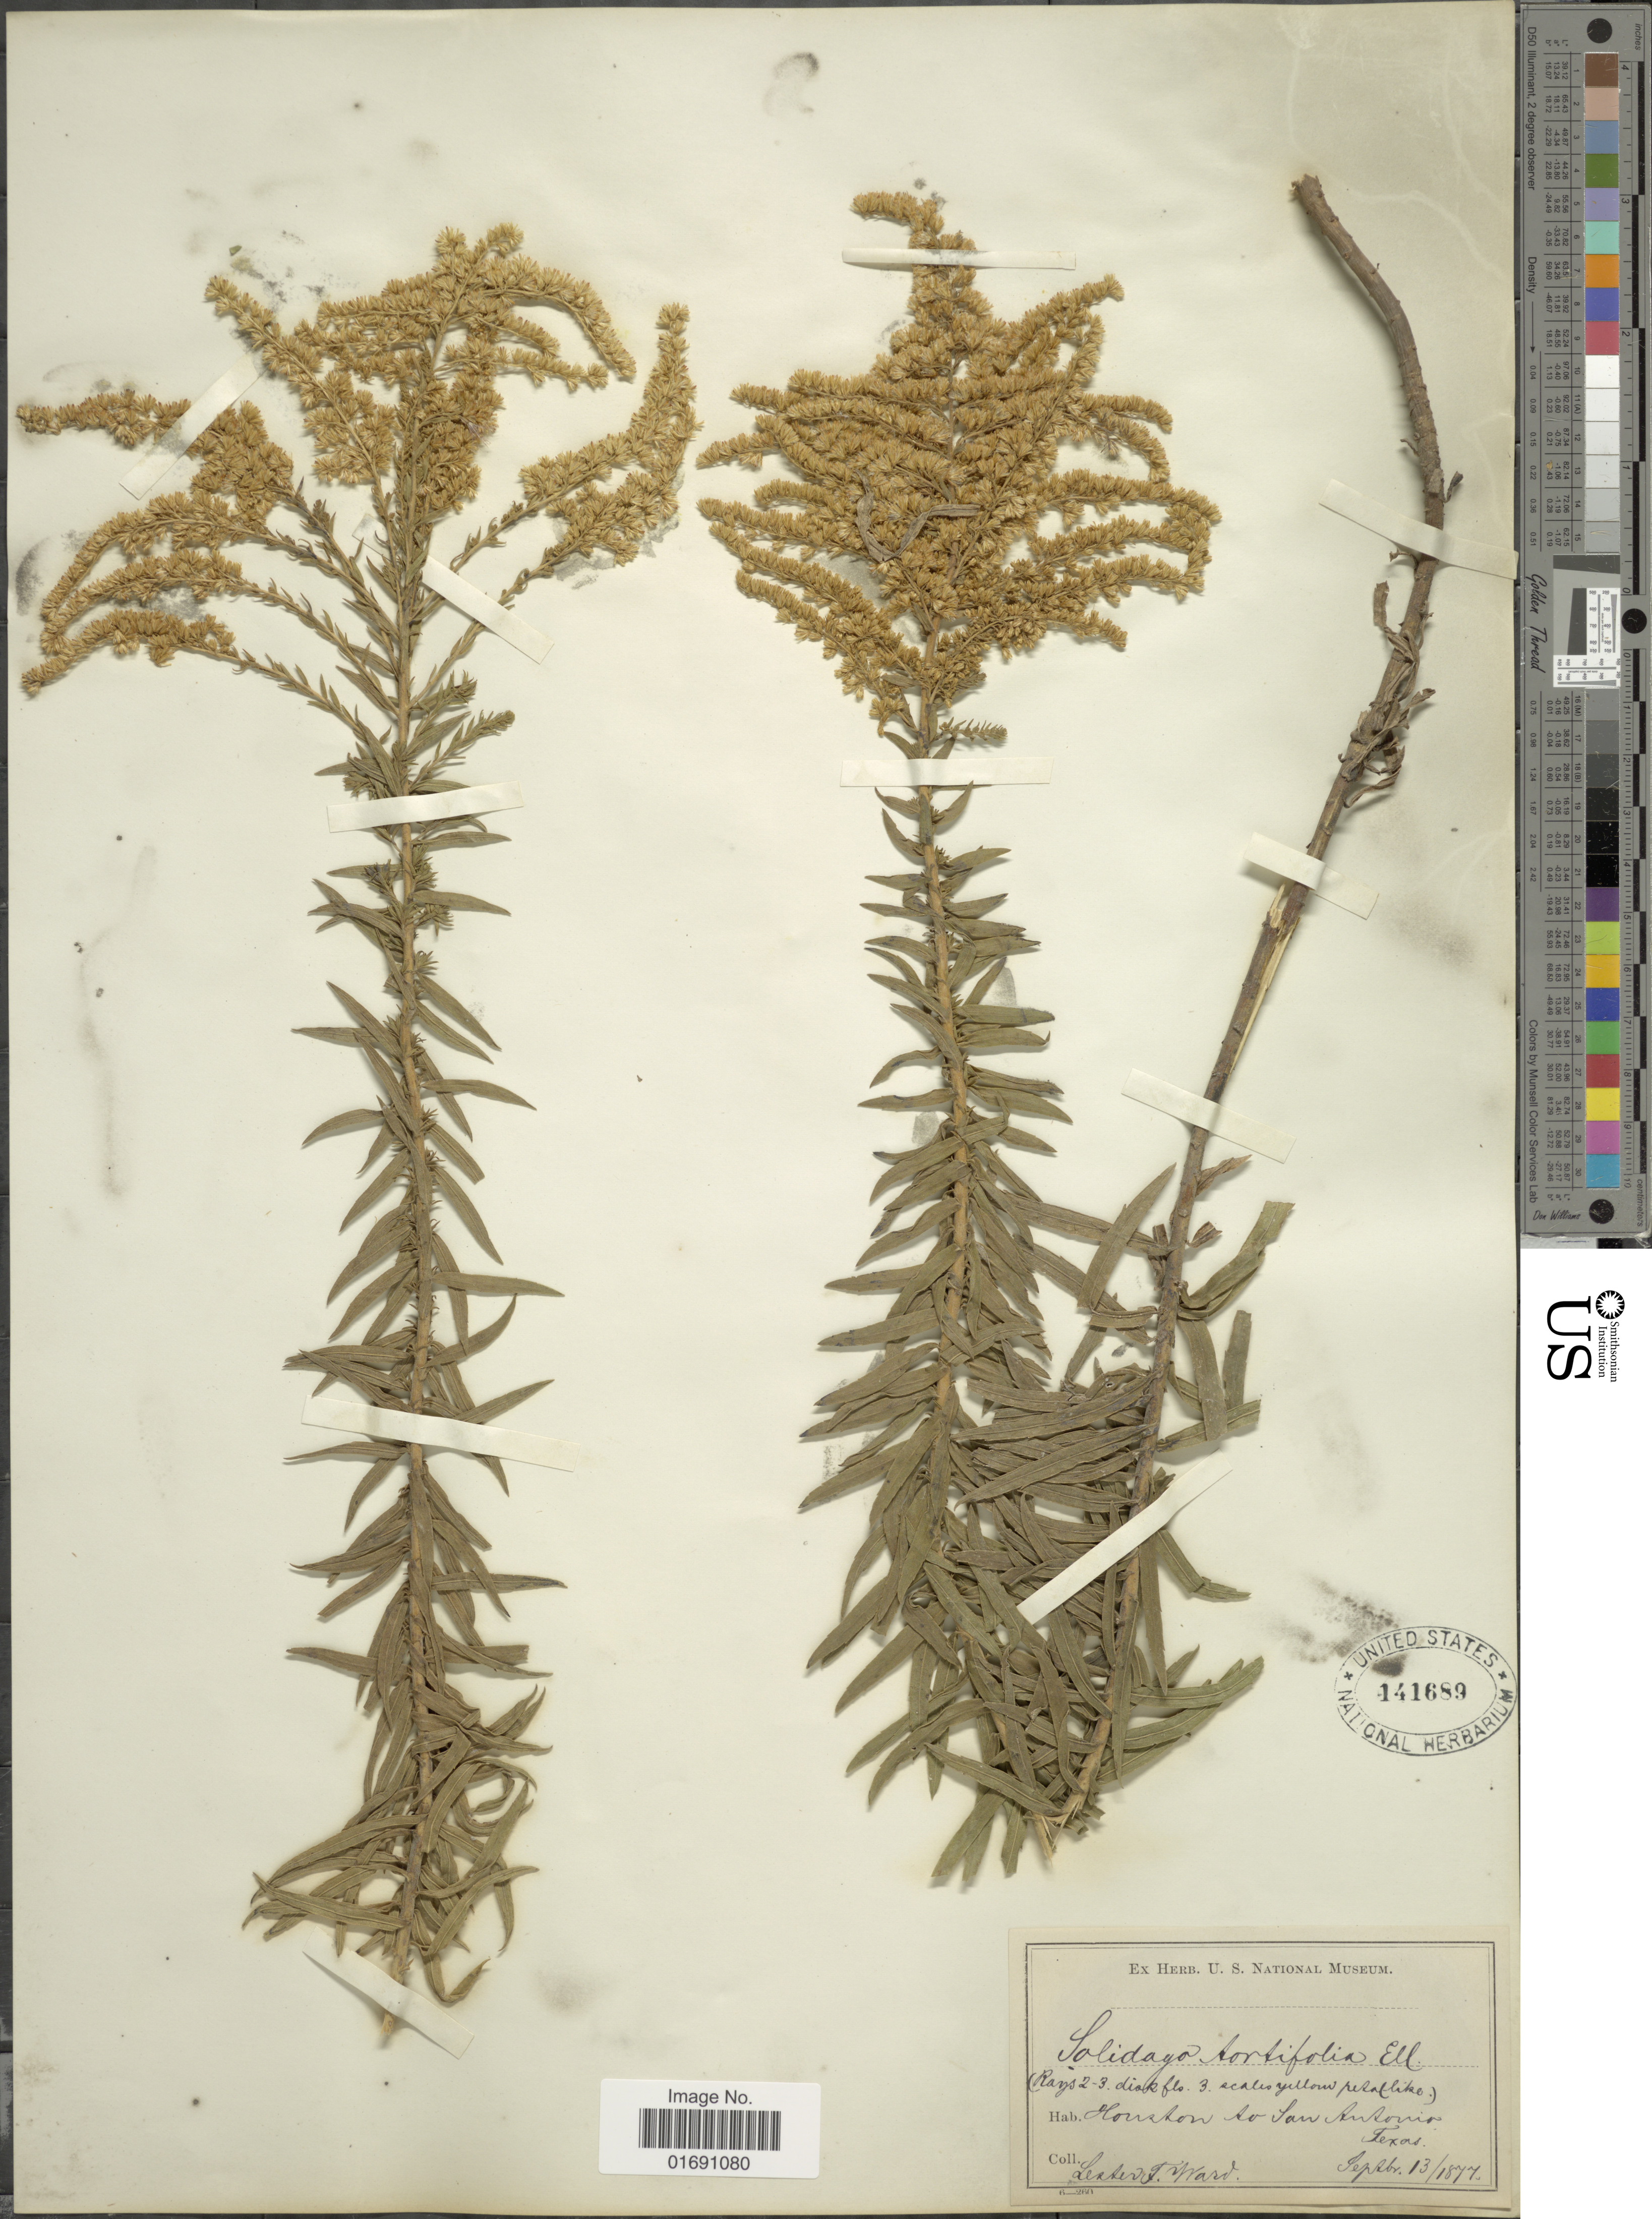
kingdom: Plantae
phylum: Tracheophyta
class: Magnoliopsida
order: Asterales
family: Asteraceae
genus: Solidago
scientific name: Solidago tortifolia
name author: Elliott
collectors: L. F. Ward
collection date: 1877-09-13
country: United States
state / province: Texas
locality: Houston so San Antonio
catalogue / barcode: US 141689